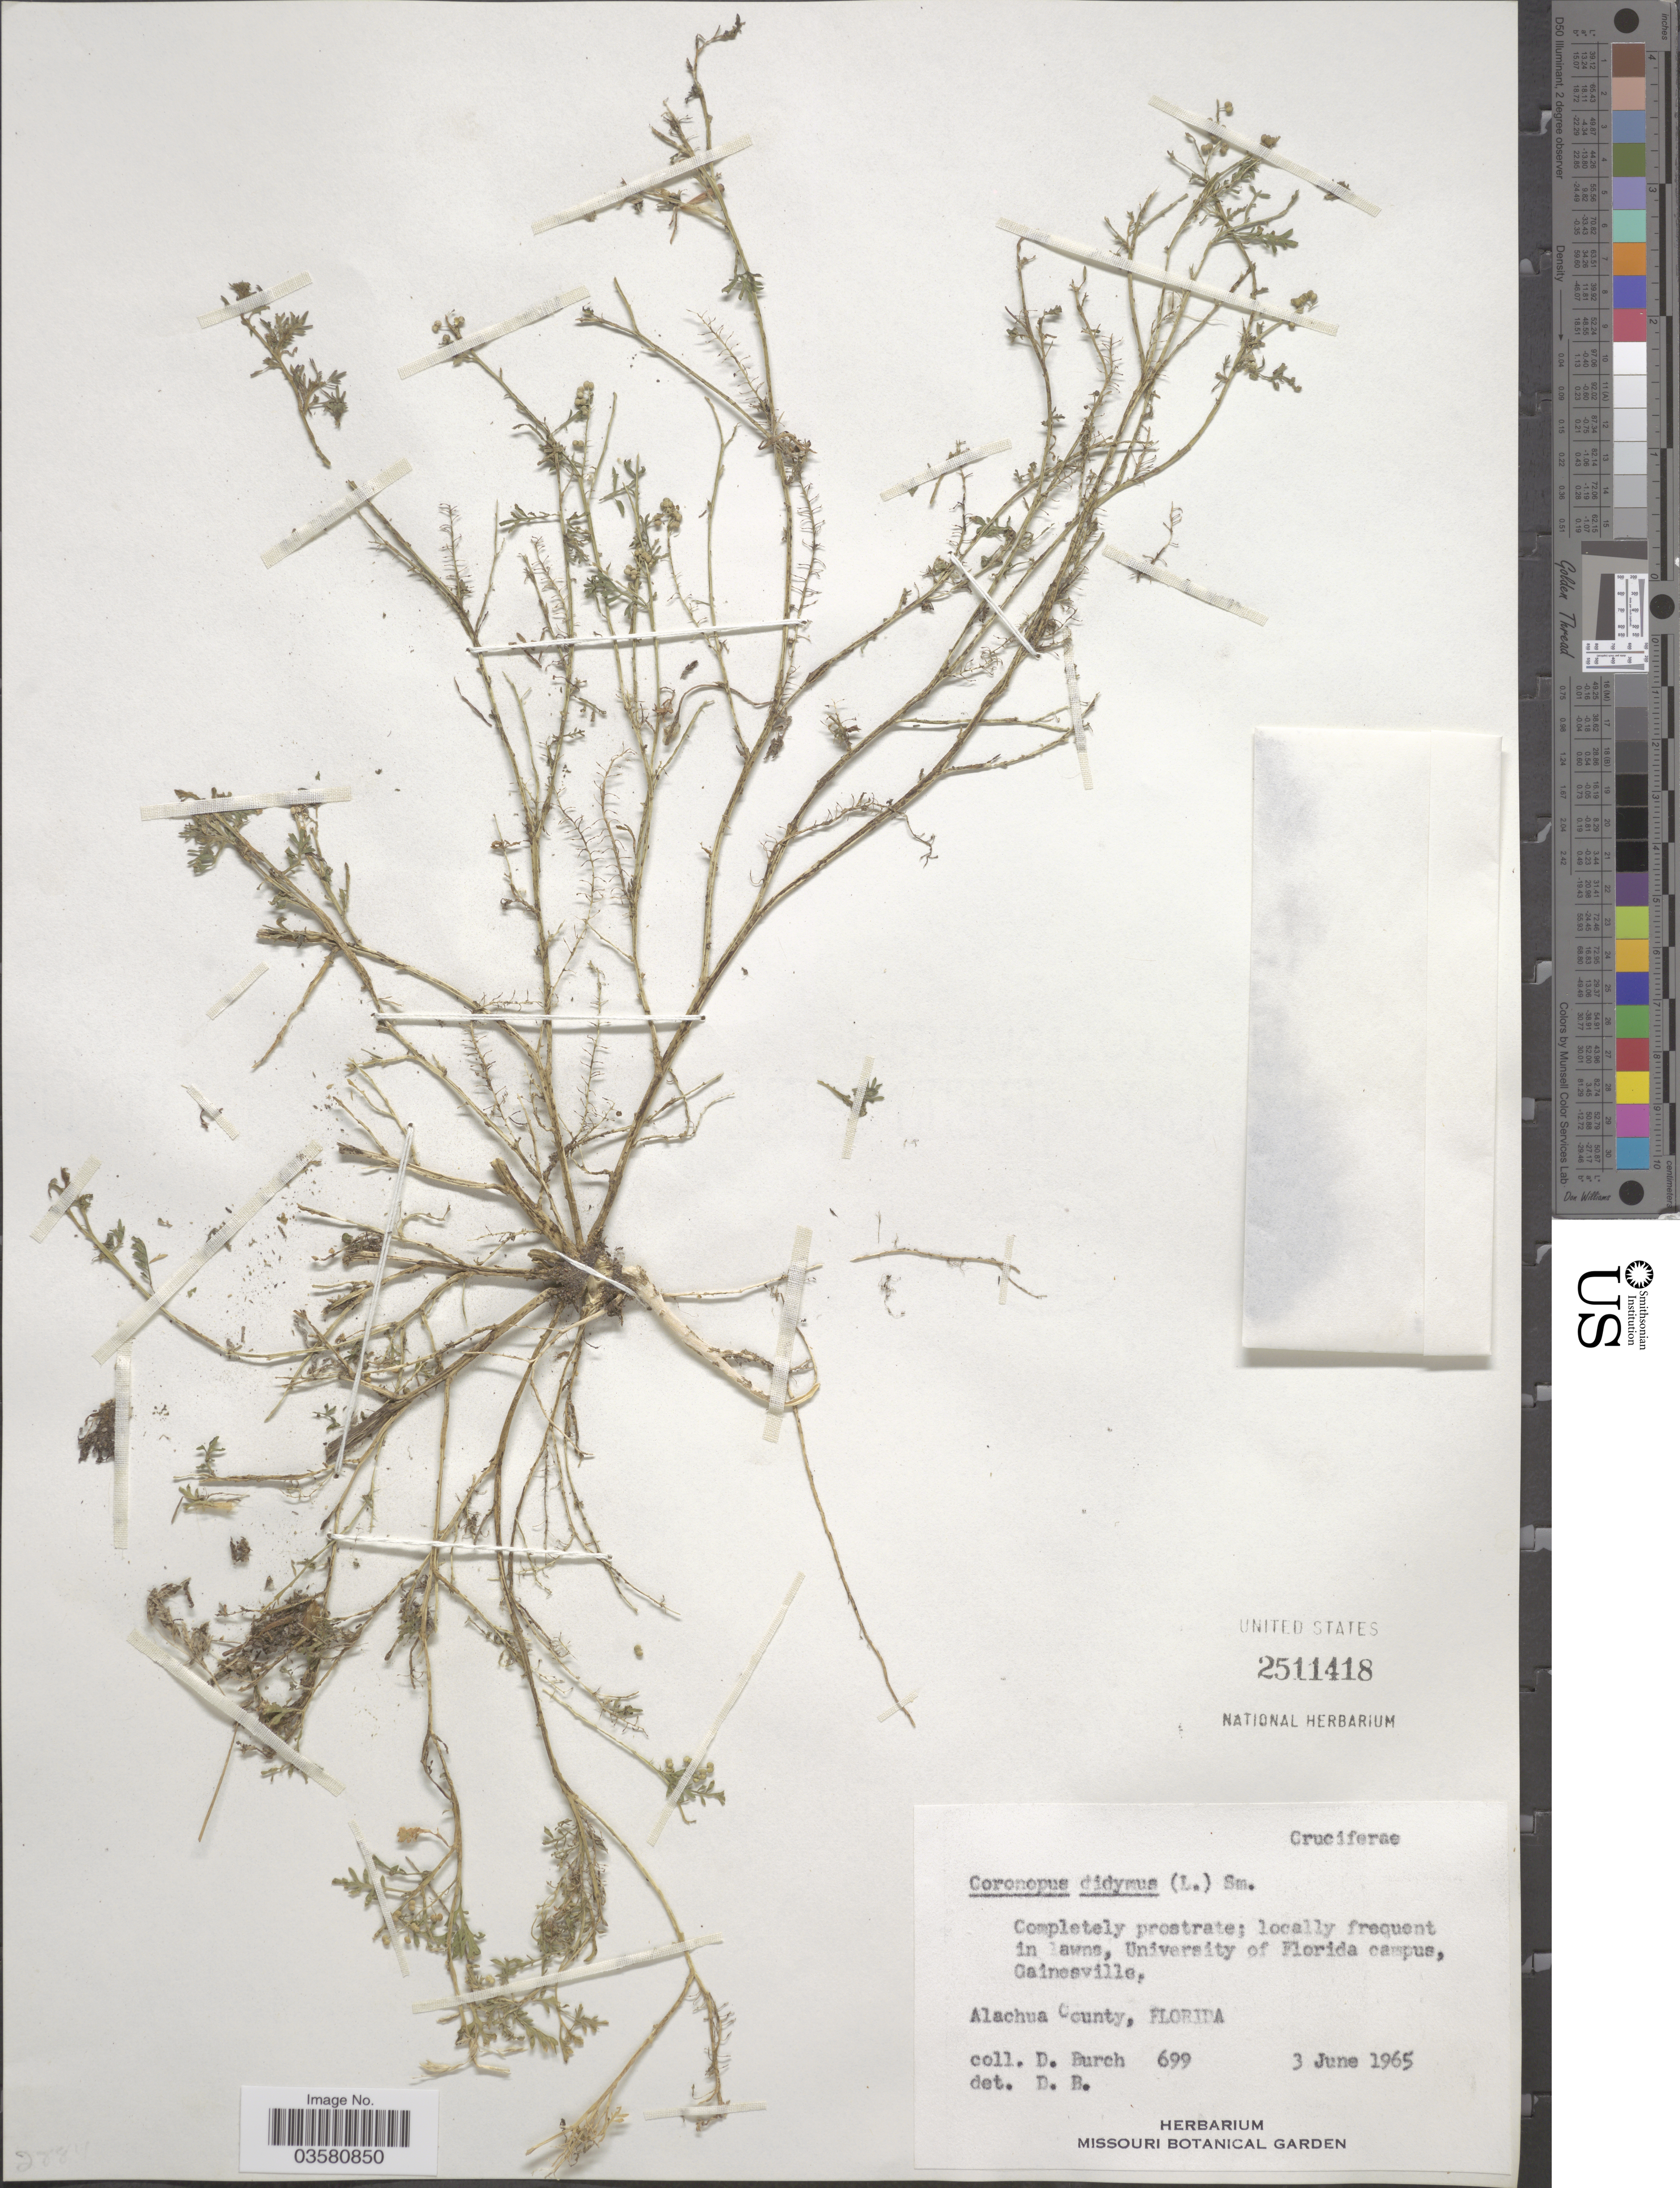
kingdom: Plantae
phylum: Tracheophyta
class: Magnoliopsida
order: Brassicales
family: Brassicaceae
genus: Lepidium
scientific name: Lepidium didymum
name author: L.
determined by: Strong, M. T., (US), Smithsonian Institution - National Museum of Natural History (UNITED STATES)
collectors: D. Burch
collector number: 699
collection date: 1965-06-03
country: United States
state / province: Florida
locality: University of Florida campus, Gainesville, Alachua County.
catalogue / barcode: US 2511418